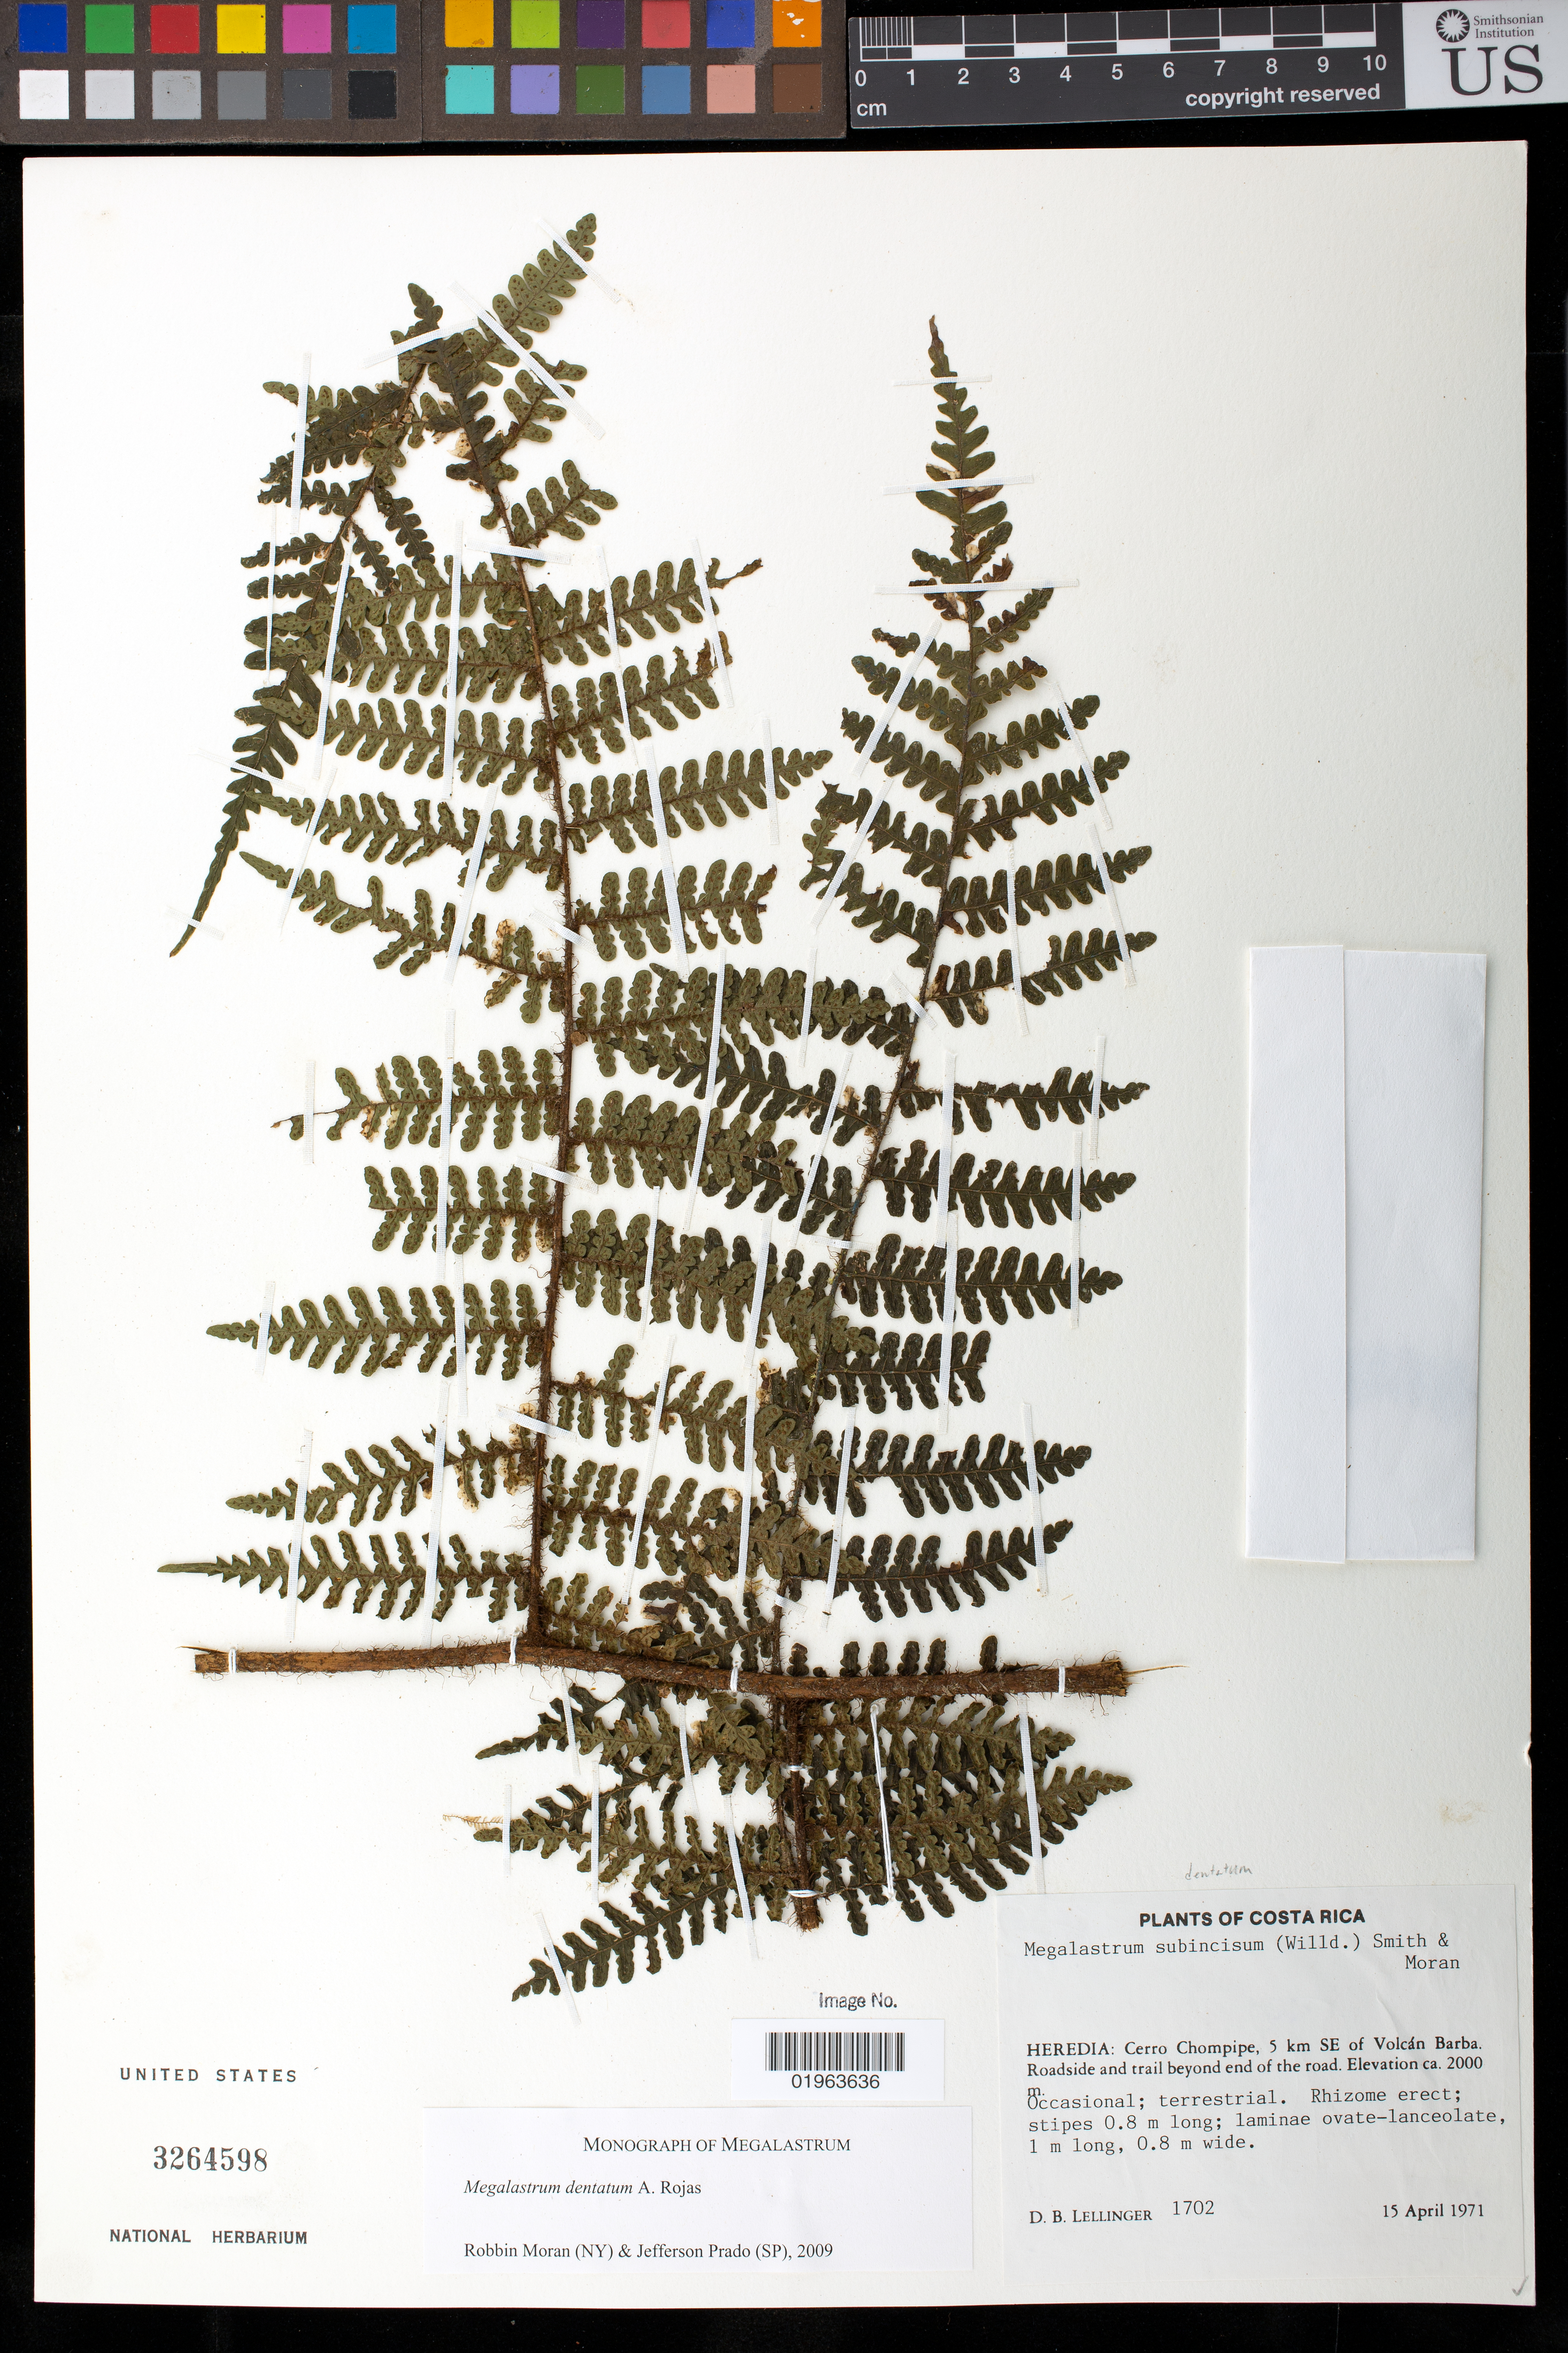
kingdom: Plantae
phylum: Tracheophyta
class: Polypodiopsida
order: Polypodiales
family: Dryopteridaceae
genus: Megalastrum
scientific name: Megalastrum dentatum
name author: A. Rojas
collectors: D. B. Lellinger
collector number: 1702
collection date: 1971-04-15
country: Costa Rica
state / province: Heredia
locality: Cerro Chompipe, 5 km SE of Volcán Barba. Roadside and trail beyond end of the road.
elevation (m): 2000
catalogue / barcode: US 3264598